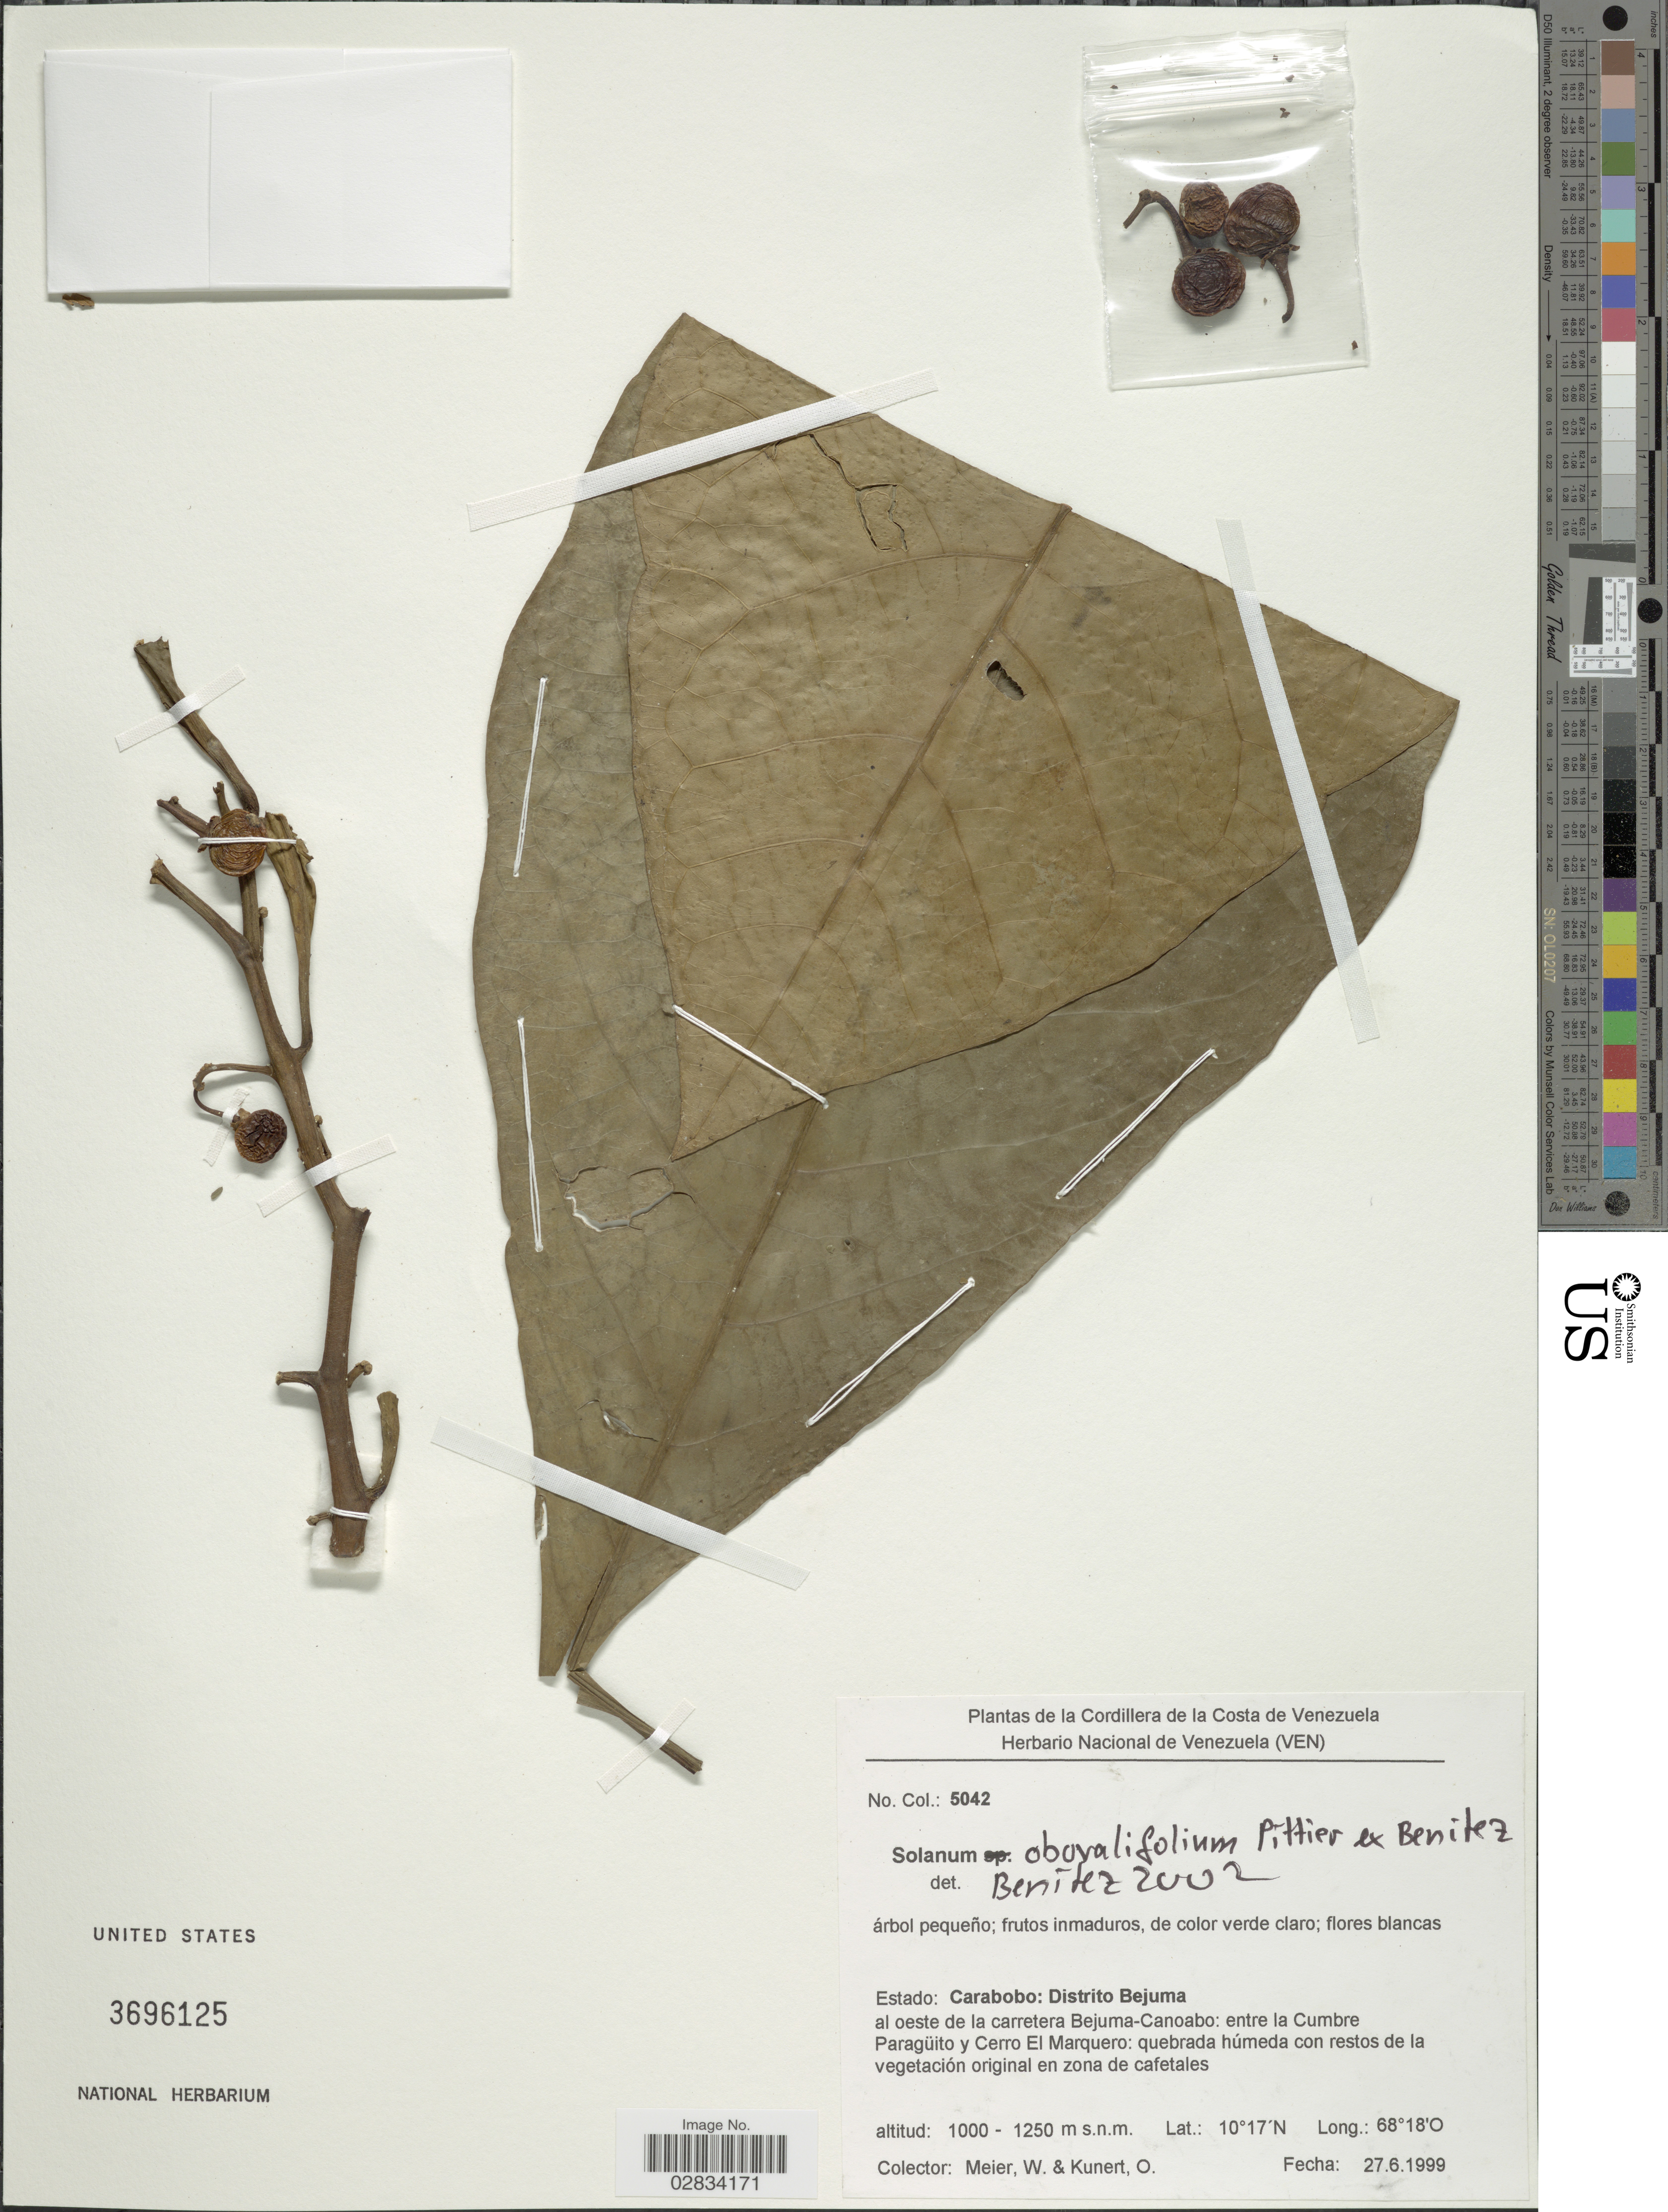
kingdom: Plantae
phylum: Tracheophyta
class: Magnoliopsida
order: Solanales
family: Solanaceae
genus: Solanum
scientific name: Solanum obovalifolium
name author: Benítez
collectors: W. Meier & O. Kunert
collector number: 5042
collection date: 1999-06-27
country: Venezuela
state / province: Carabobo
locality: Distrito Bejuma, al oeste de la carretera Bejuma-Canoabo, entre la Cumbre Paragüito y Cerro El Marquero.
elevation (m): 1000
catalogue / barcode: US 3696125